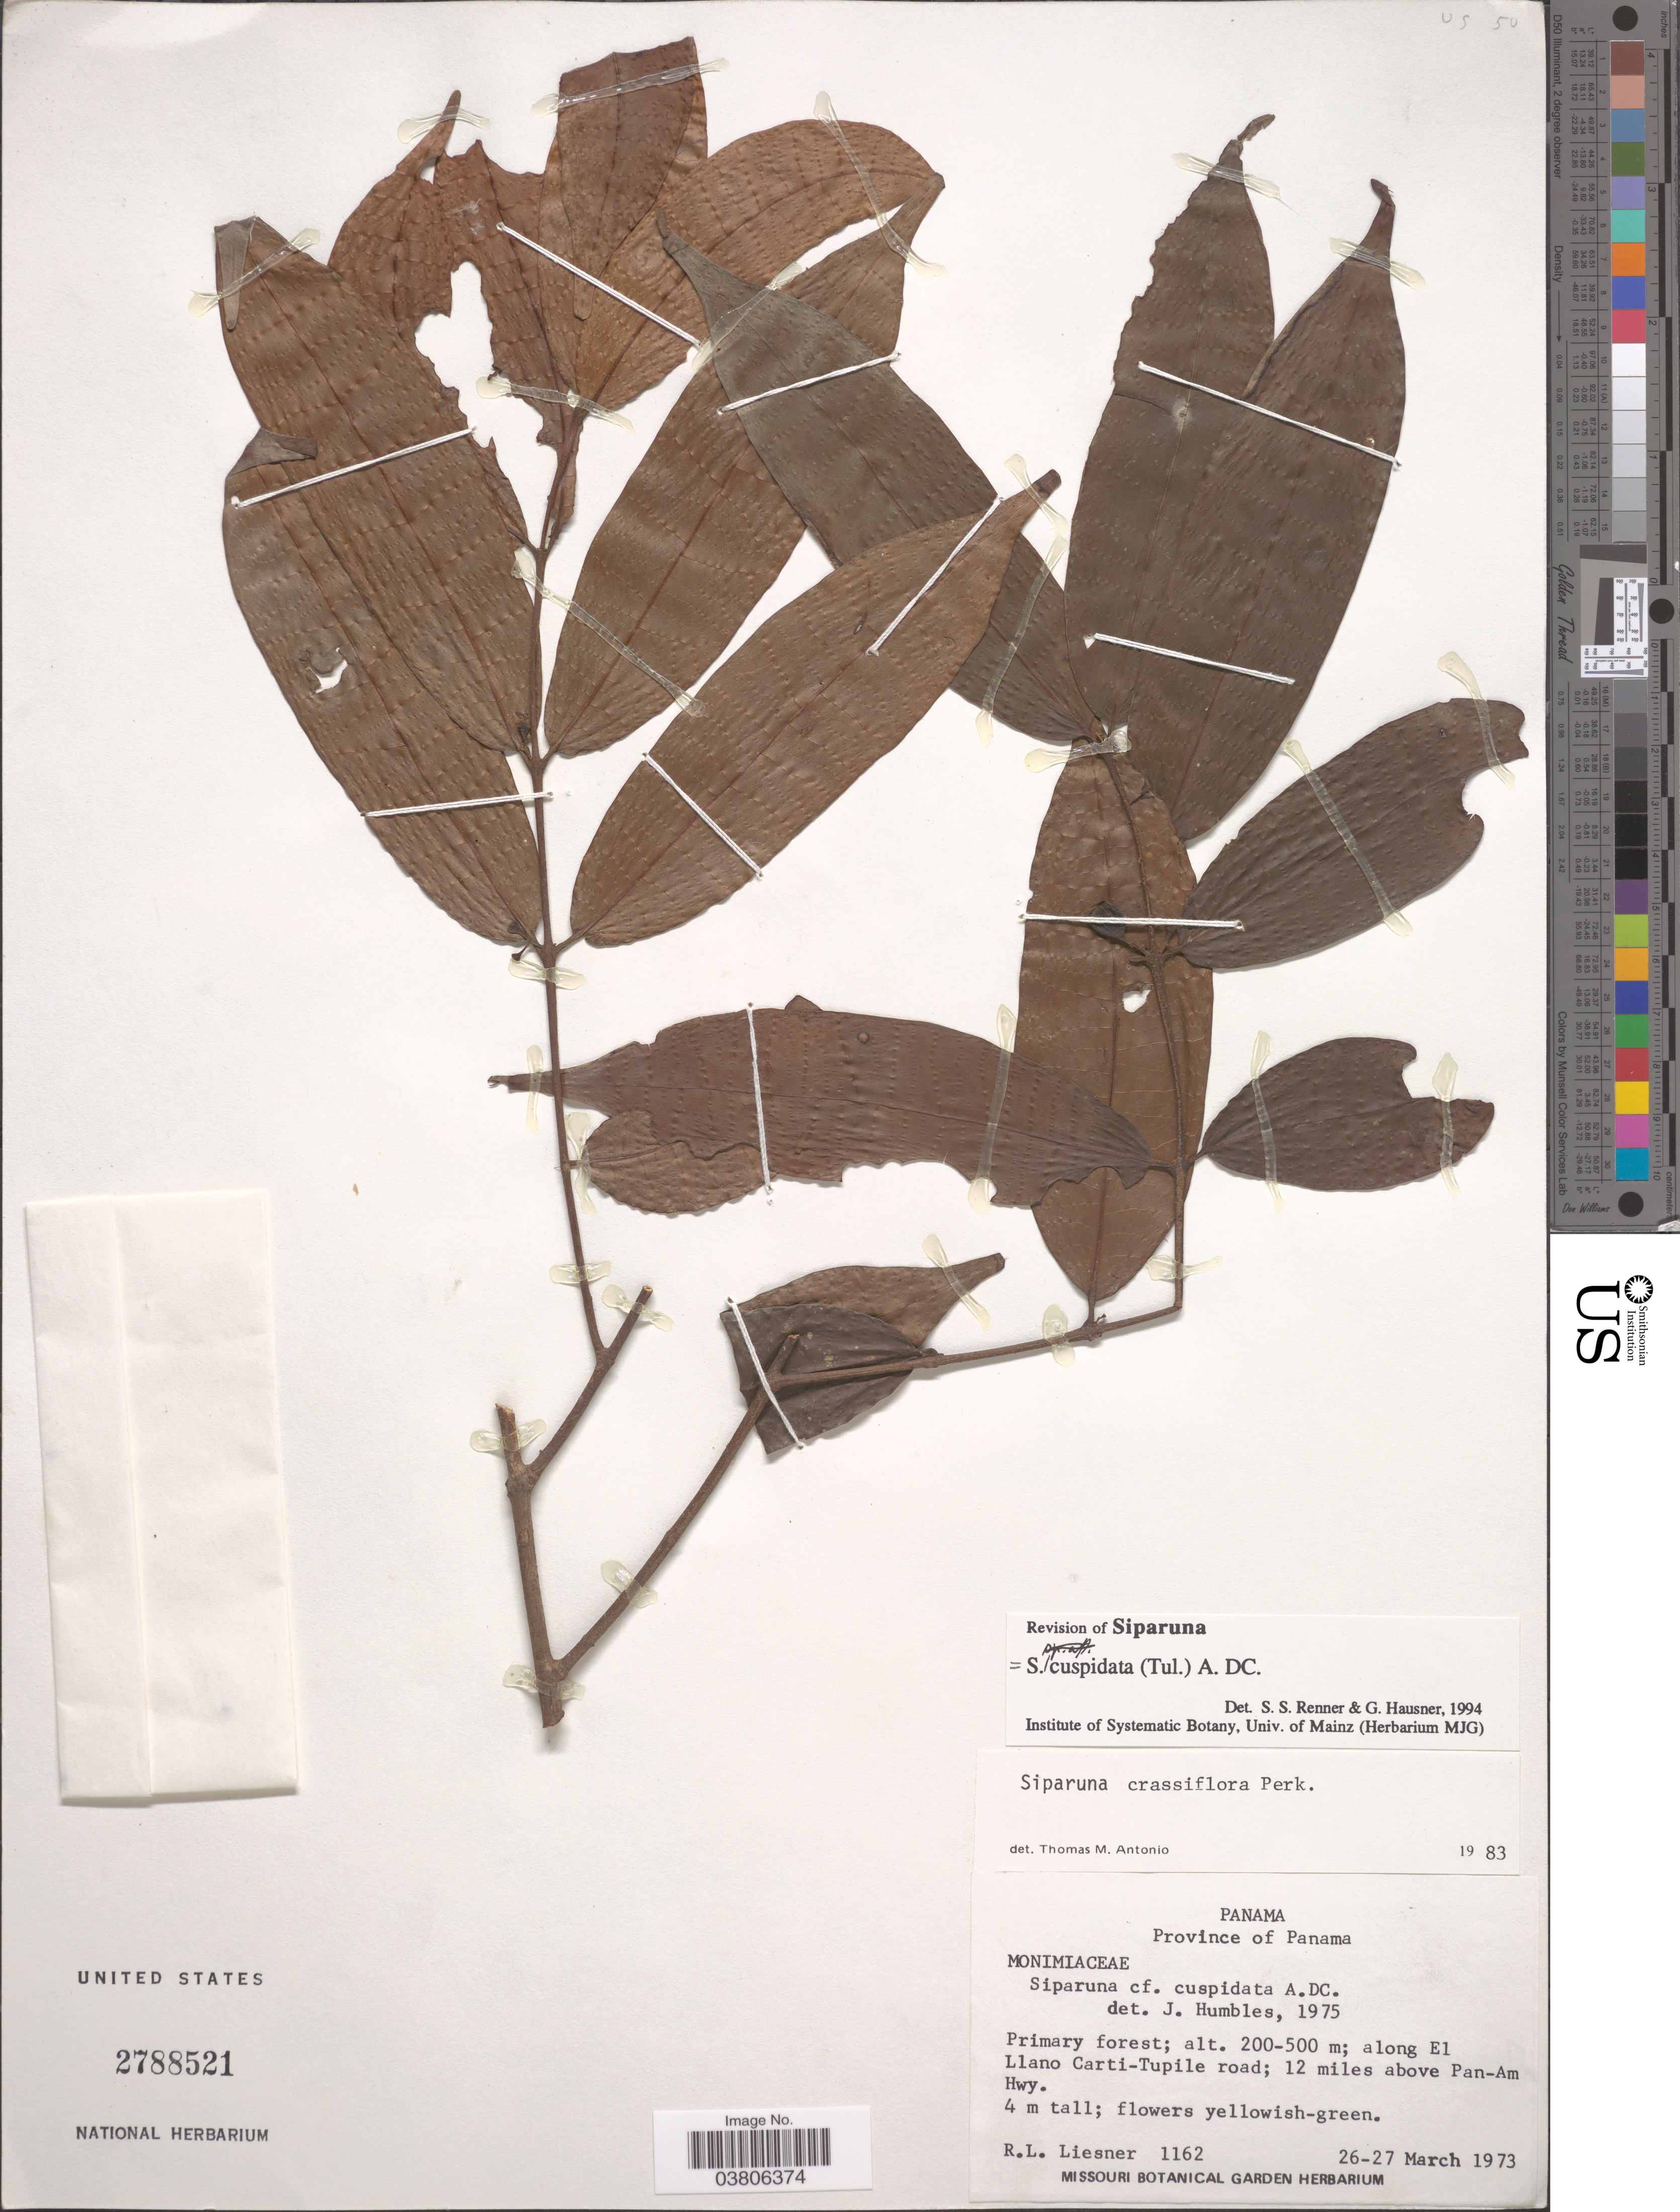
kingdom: Plantae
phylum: Tracheophyta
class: Magnoliopsida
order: Laurales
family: Siparunaceae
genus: Siparuna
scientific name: Siparuna cuspidata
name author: (Tul.) A. DC.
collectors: R. L. Liesner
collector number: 1162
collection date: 1973-03-26/1973-03-27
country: Panama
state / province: Panamá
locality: Along El Llano Carti-Tupile road; 12 miles above Pan-Am Hwy.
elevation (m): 200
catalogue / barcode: US 2788521